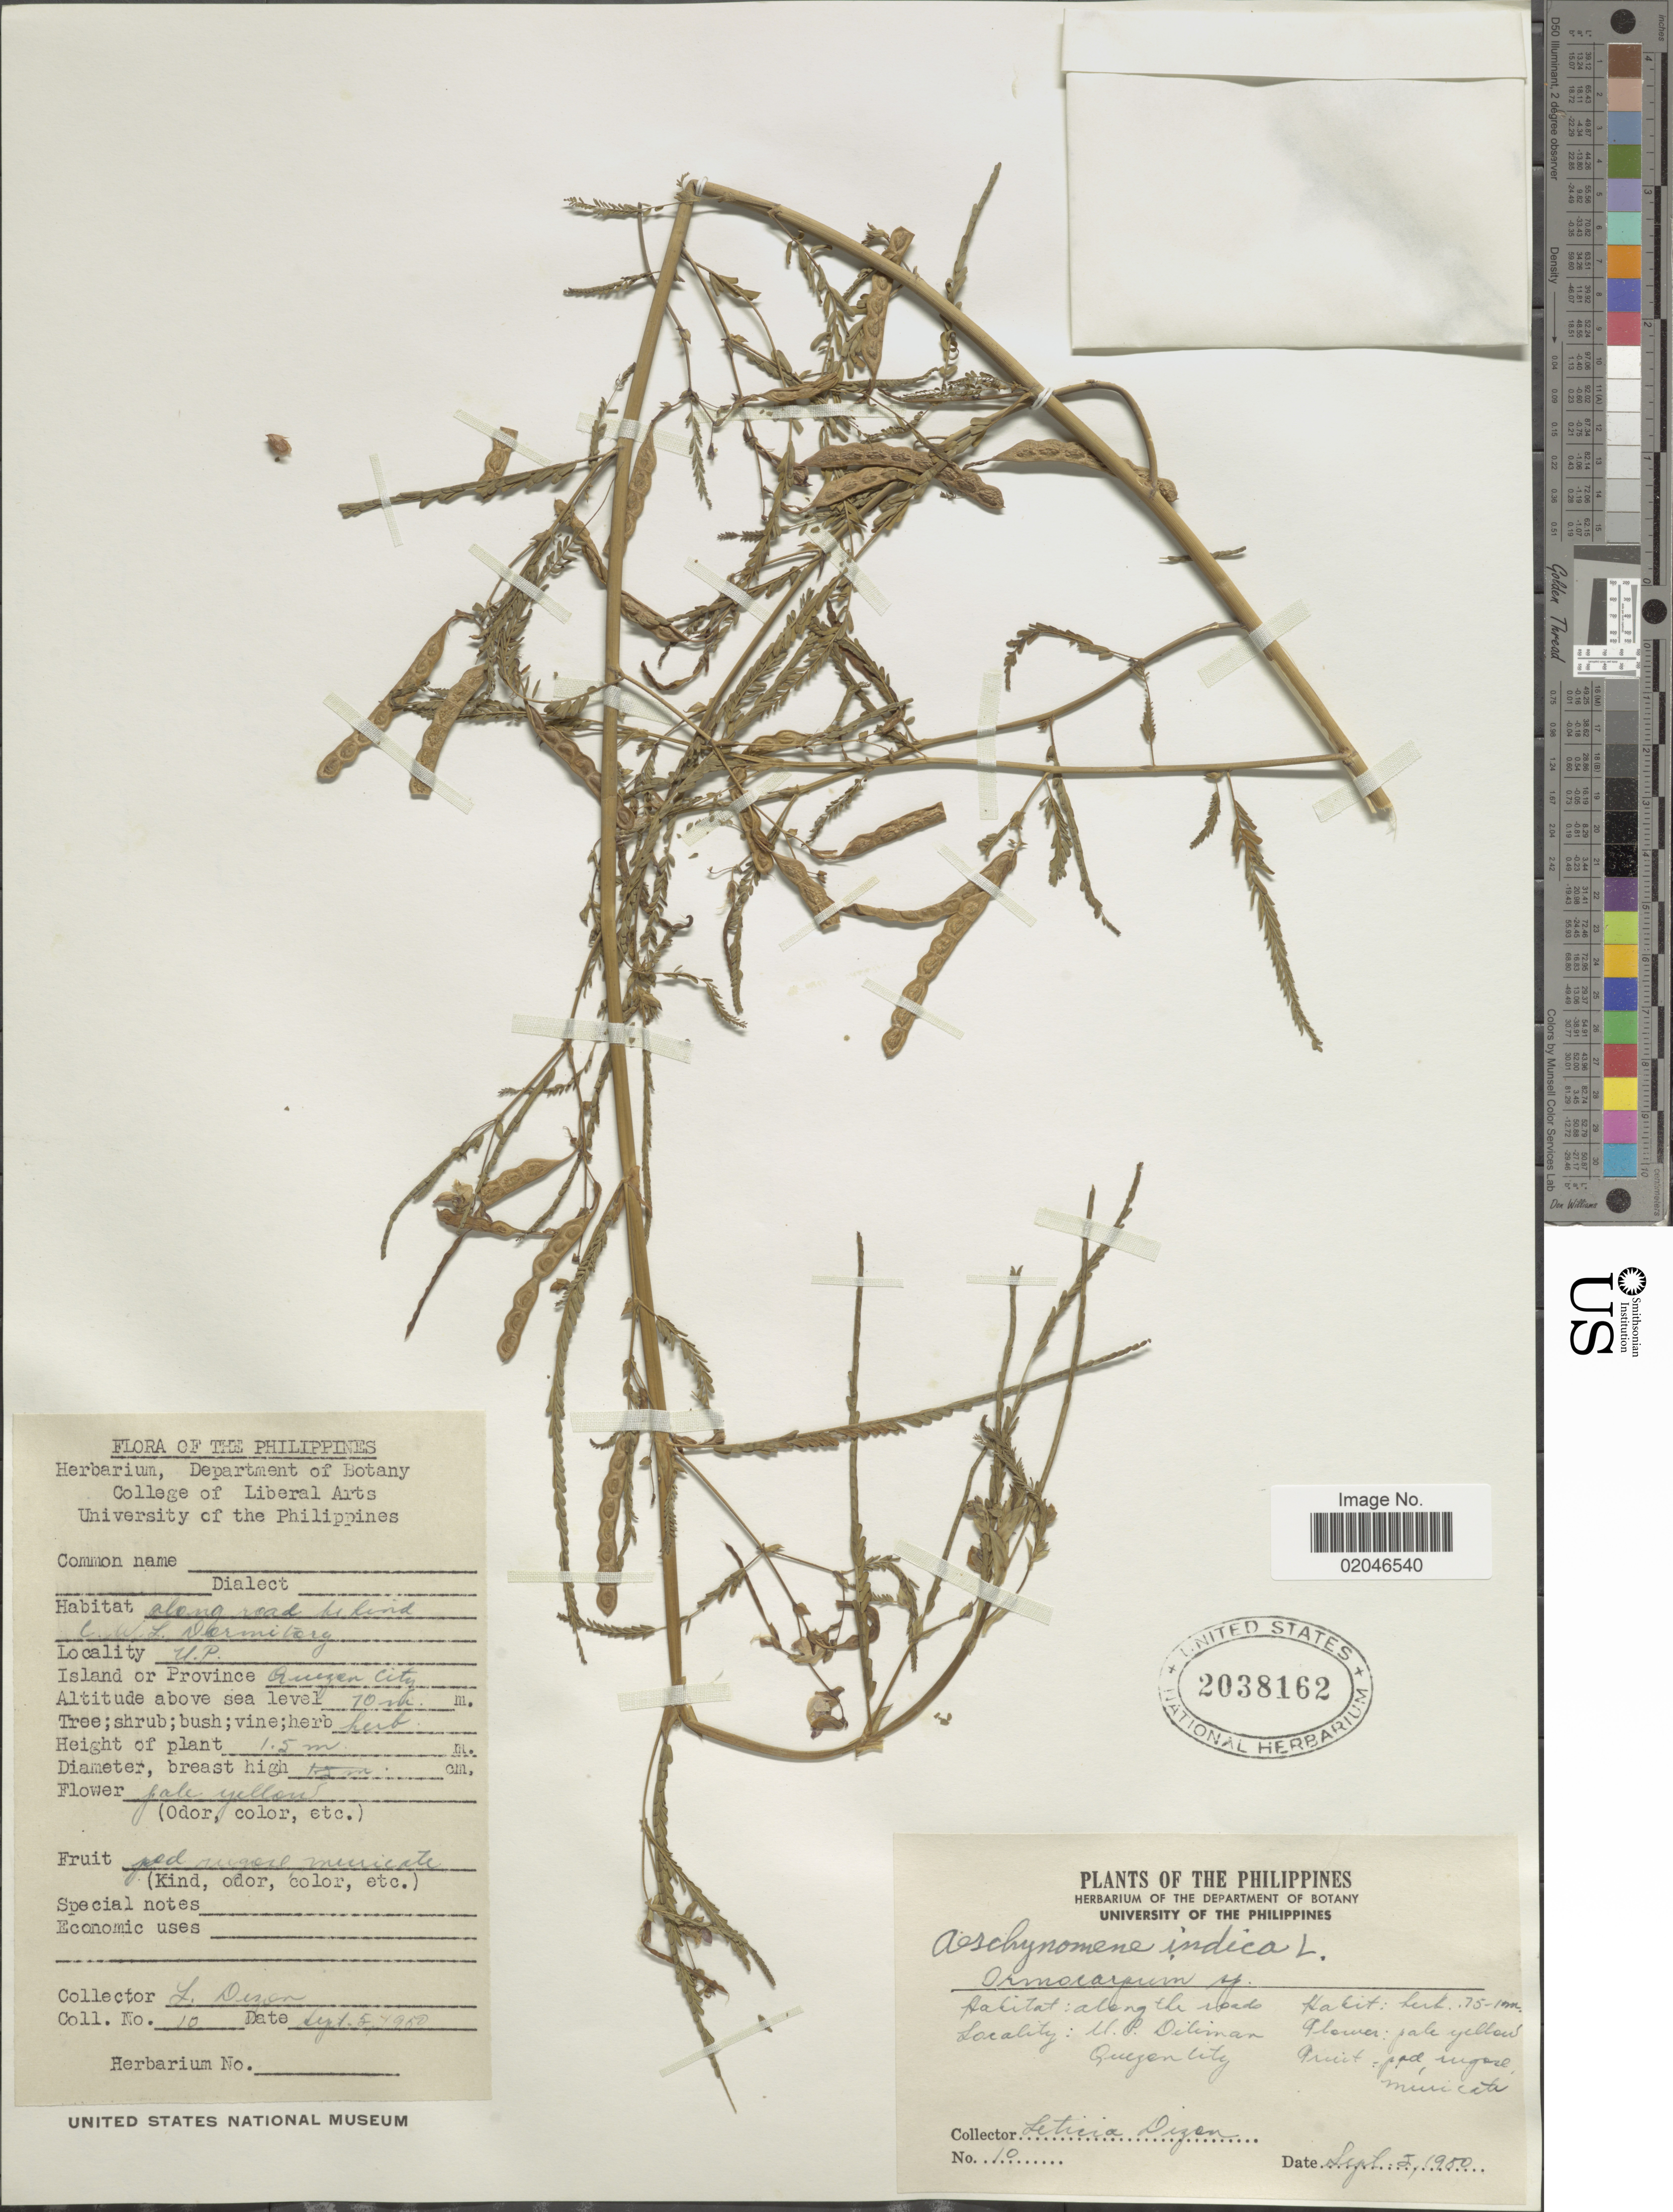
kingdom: Plantae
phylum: Tracheophyta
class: Magnoliopsida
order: Fabales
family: Fabaceae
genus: Aeschynomene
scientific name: Aeschynomene indica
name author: L.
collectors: L. Dizen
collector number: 10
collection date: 1900-09-02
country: Philippines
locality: Along road behind C.W. S. Dermitory, U. P. Island or Province Quezen City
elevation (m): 10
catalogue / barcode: US 2038162